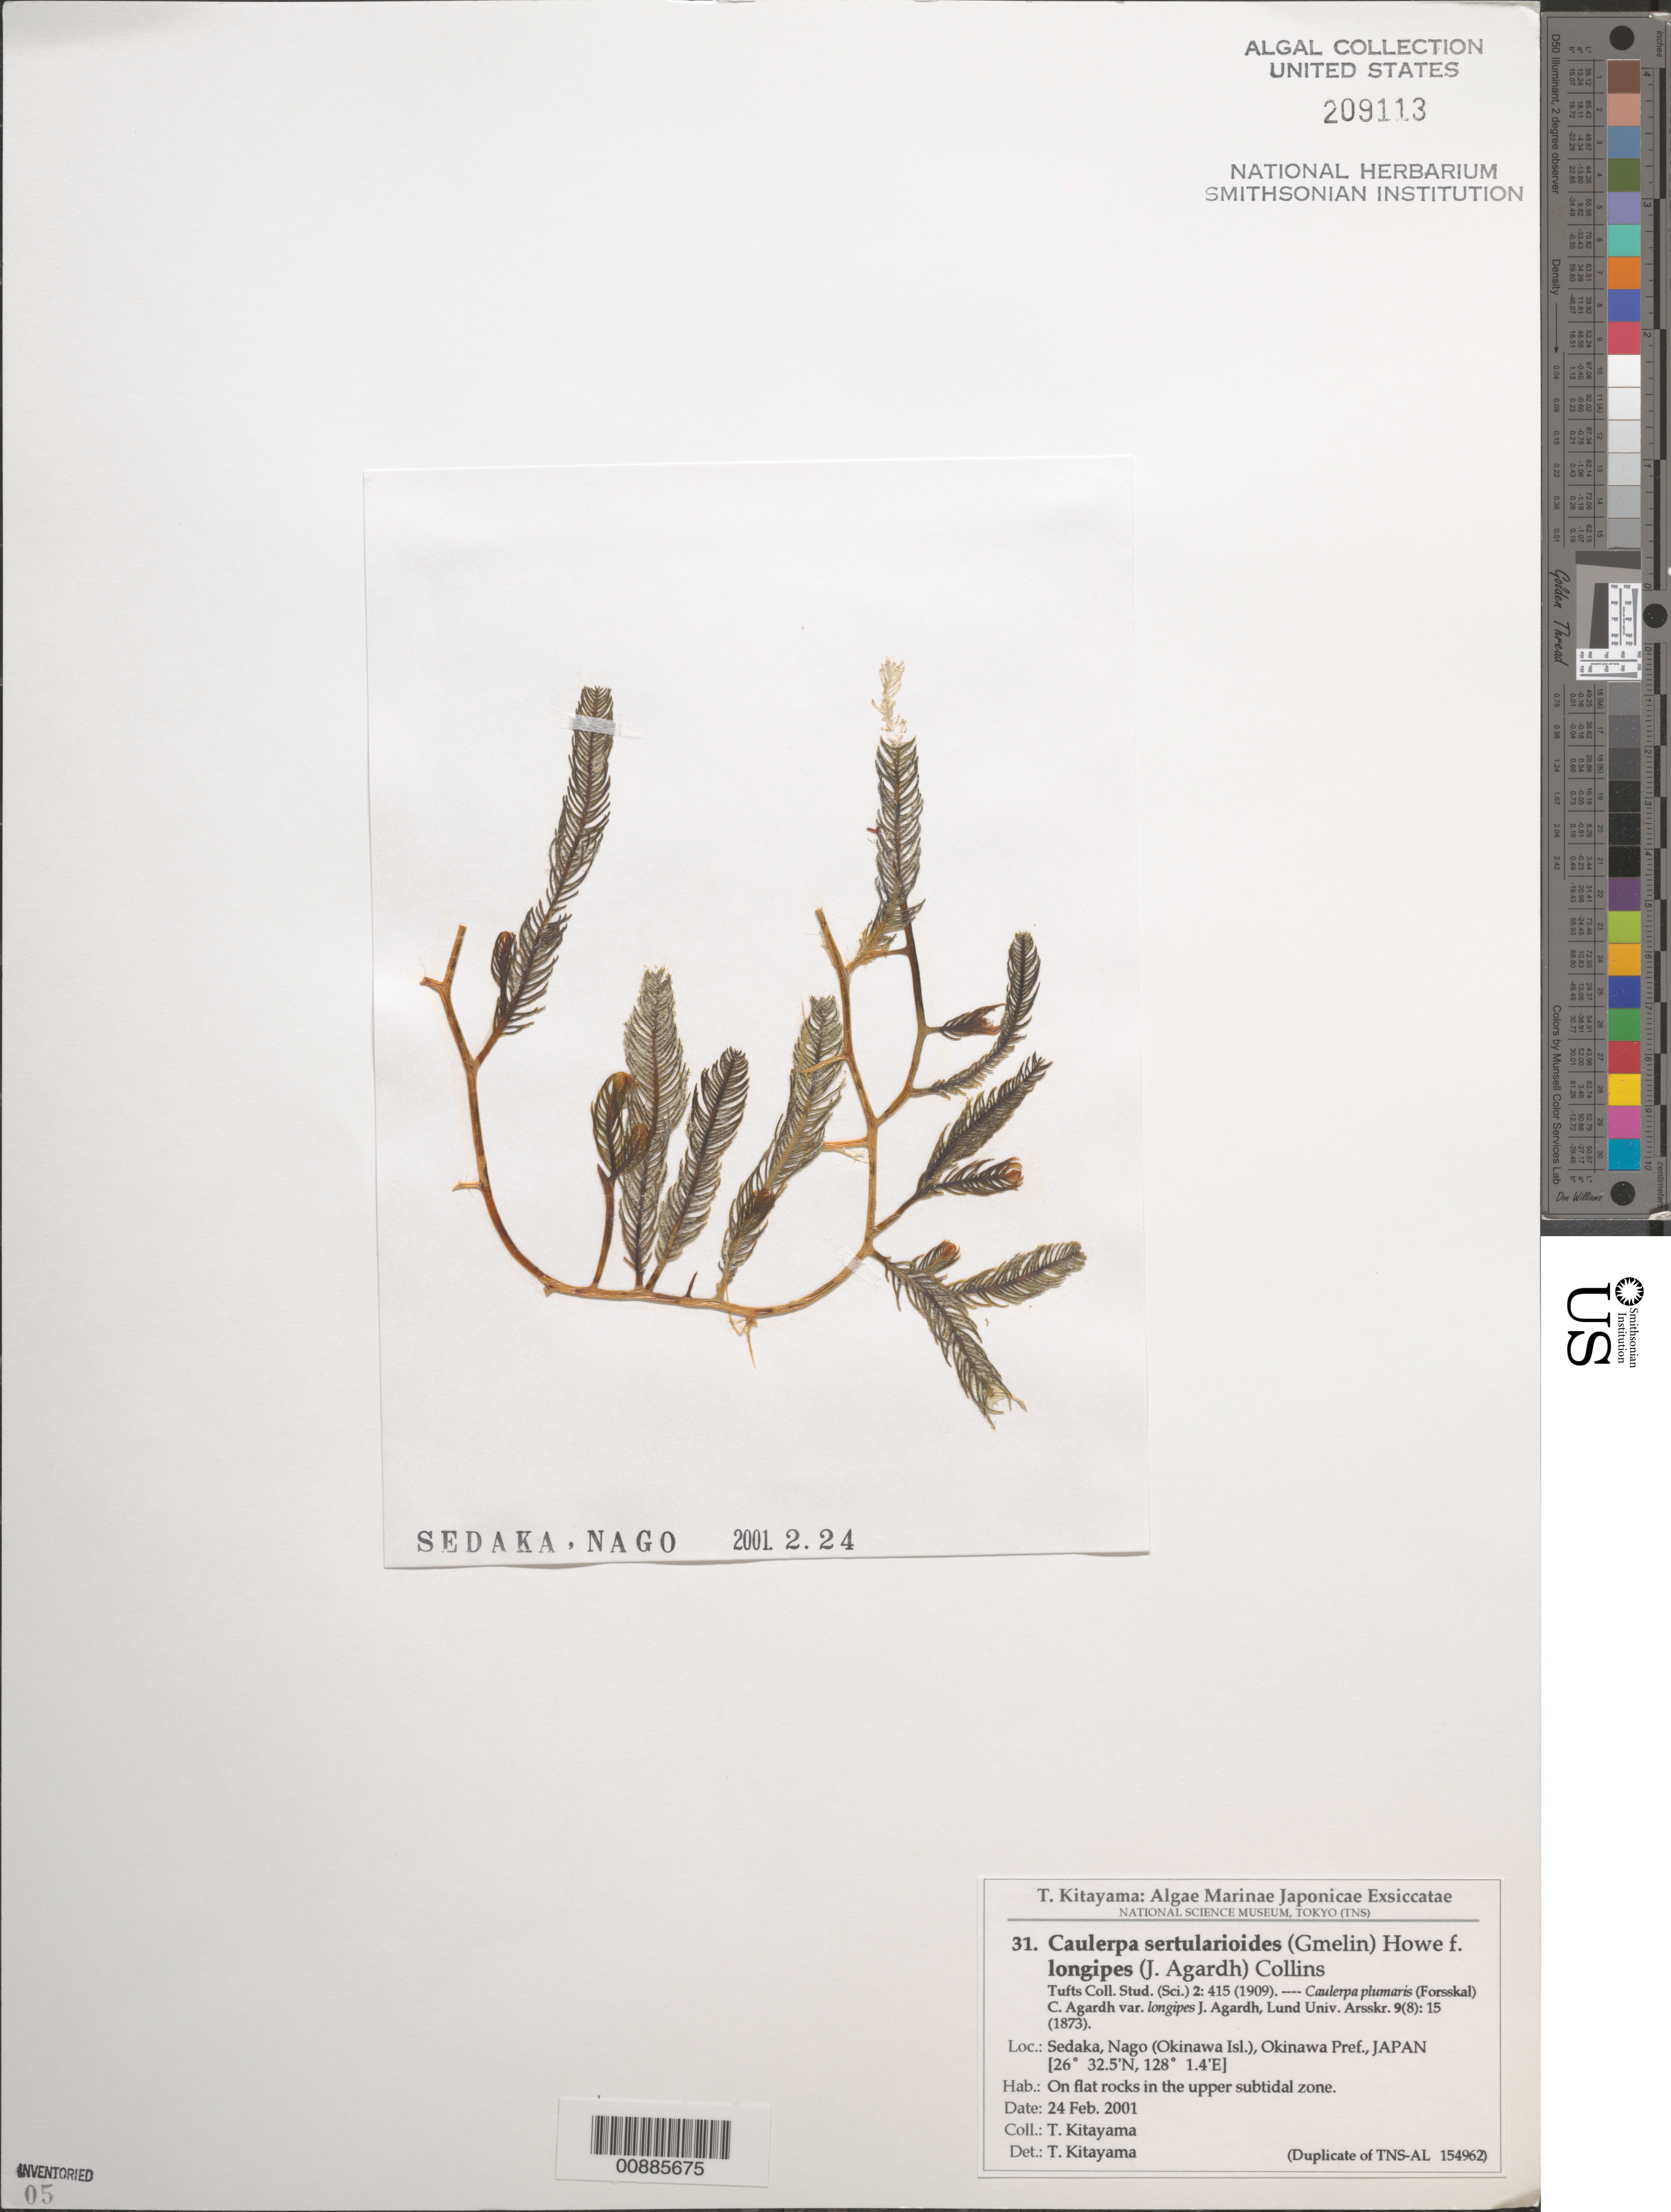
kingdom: Plantae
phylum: Chlorophyta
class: Ulvophyceae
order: Bryopsidales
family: Caulerpaceae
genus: Caulerpa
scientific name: Caulerpa sertularioides f. longipes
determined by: Kitayama, T.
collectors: T. Kitayama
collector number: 31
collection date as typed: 24 Feb 2001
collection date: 2001-02-24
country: Japan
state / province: Okinawa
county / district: Ryukyu Shoto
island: Okinawa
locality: Sedaka, Nago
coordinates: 26 32.5' N, 128 1.4' E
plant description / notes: Kitayama, T., Algae Marinae Japonicae Exsiccatae, Fasc. II (Nos. 26-50)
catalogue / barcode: US 209113